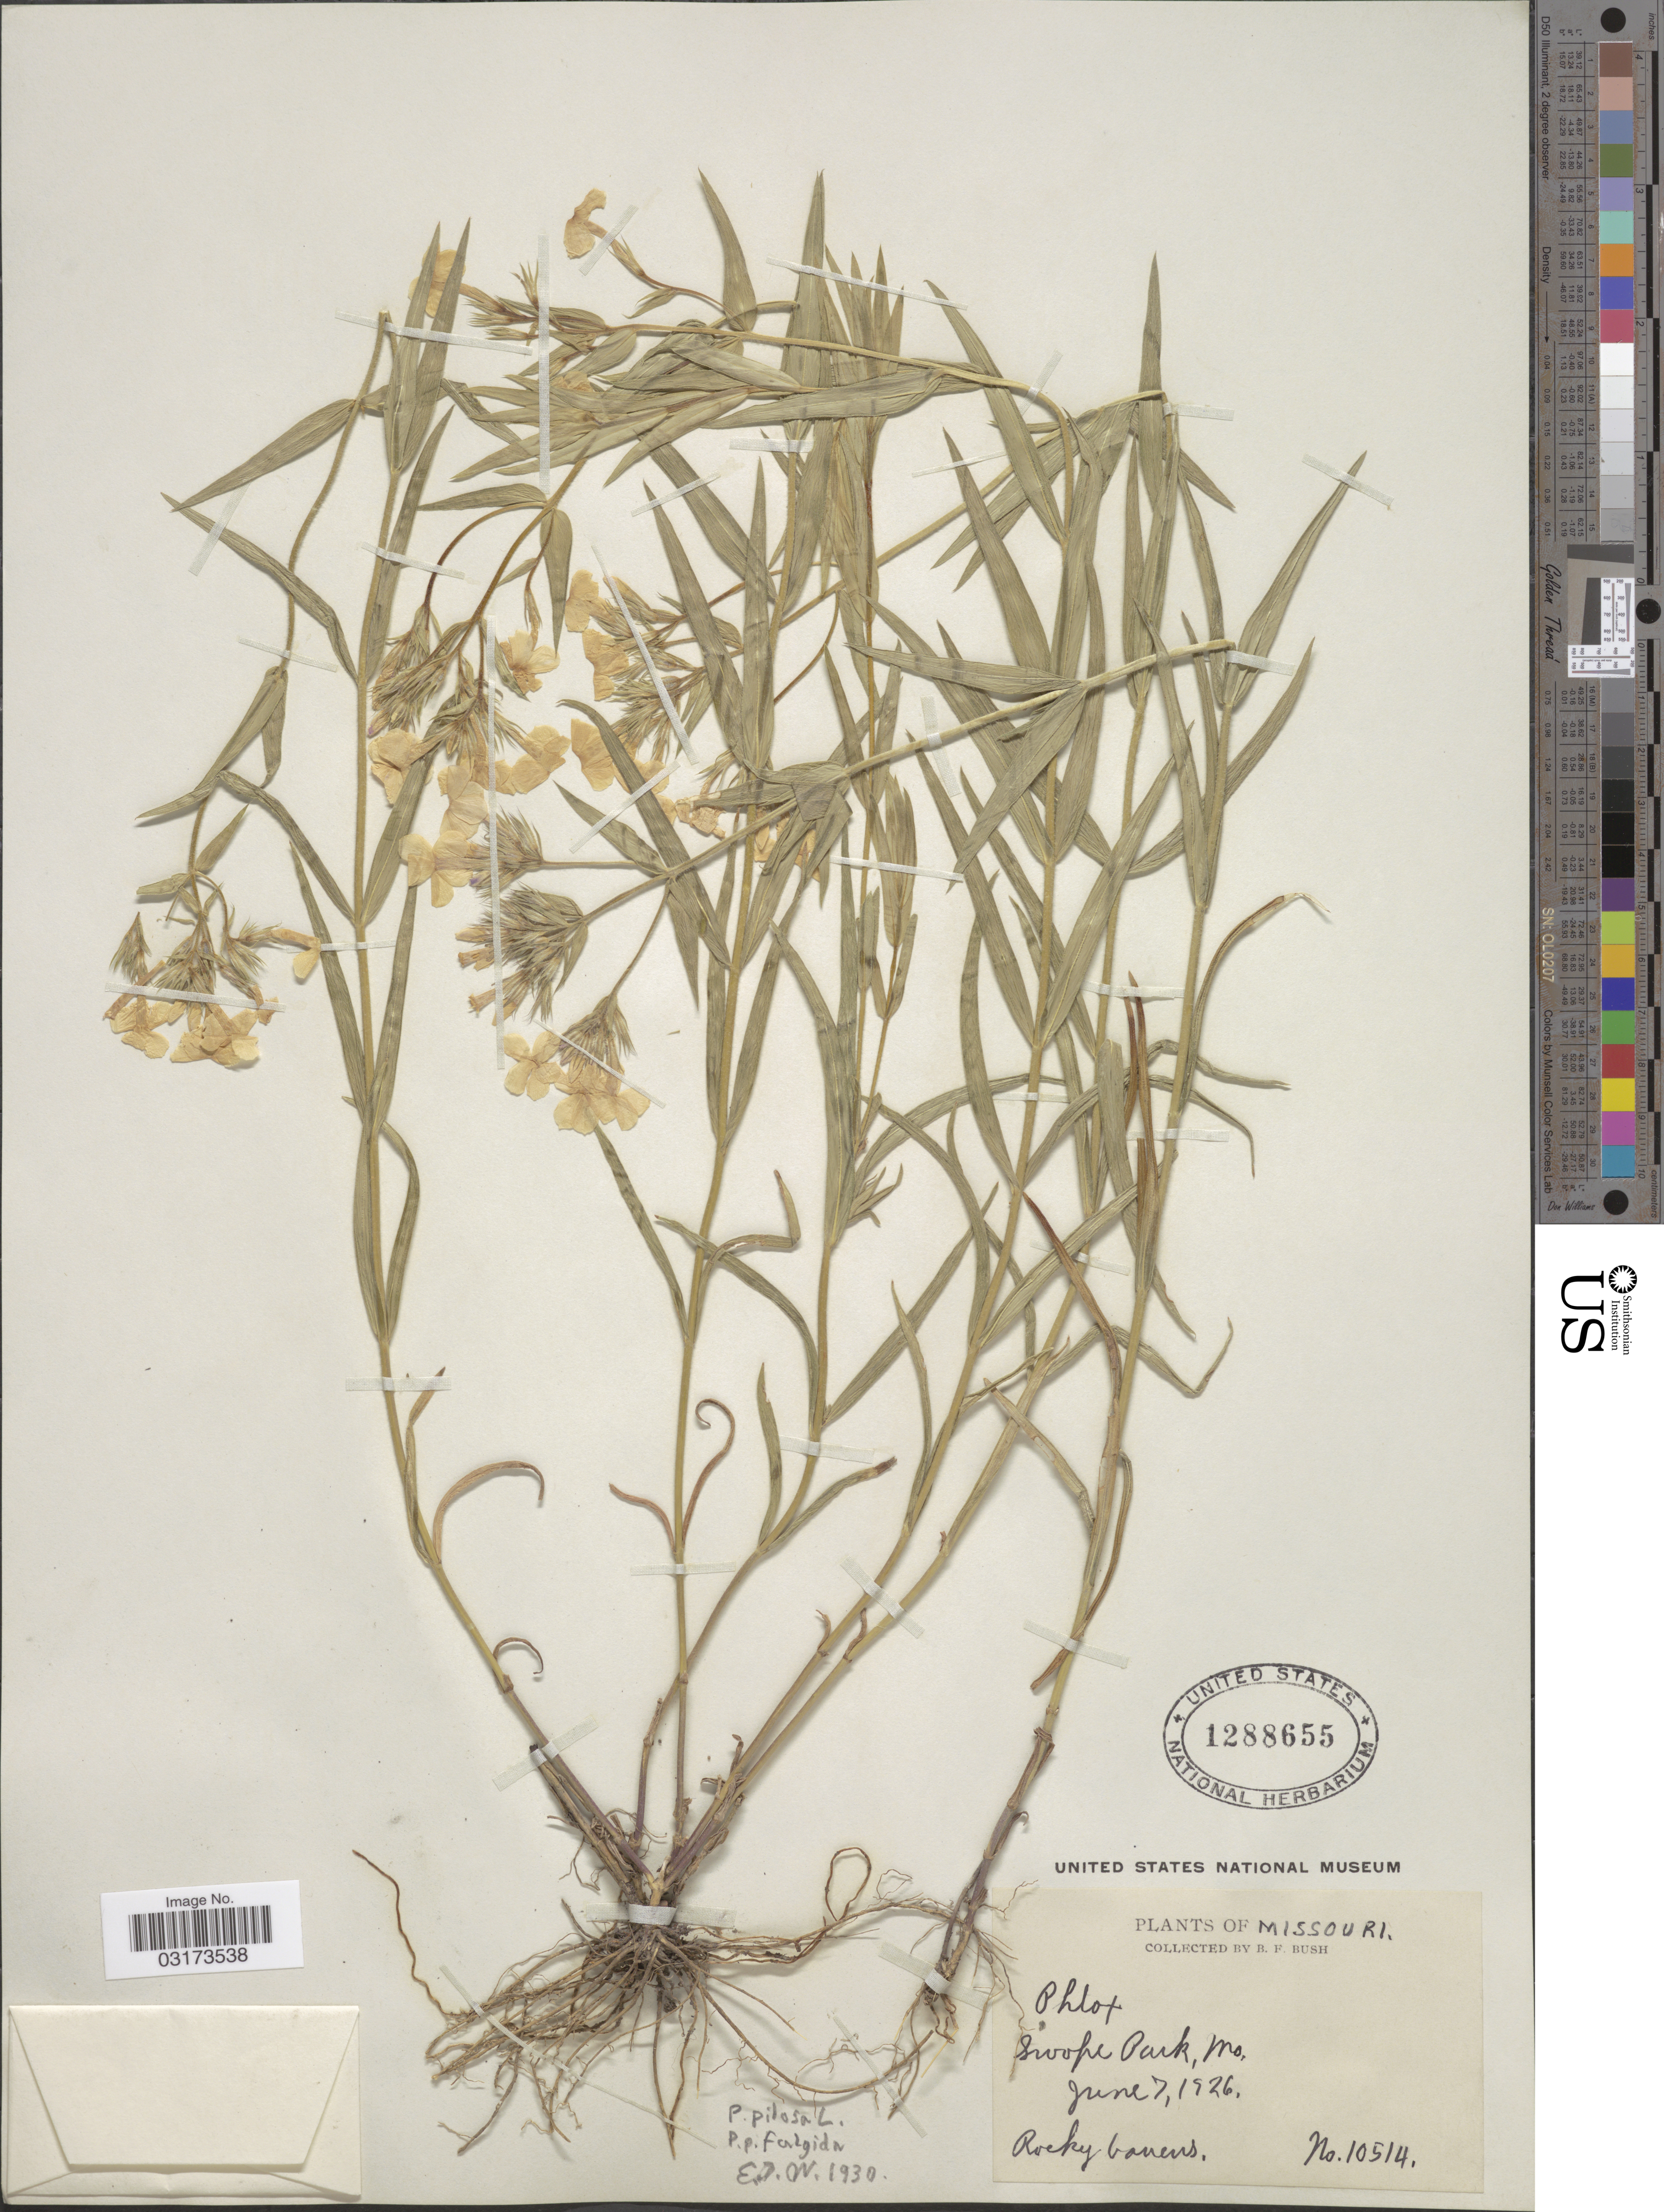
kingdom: Plantae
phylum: Tracheophyta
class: Magnoliopsida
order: Ericales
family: Polemoniaceae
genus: Phlox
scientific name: Phlox pilosa subsp. fulgida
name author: (Wherry) Wherry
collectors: B. F. Bush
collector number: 10514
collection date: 1926-06-07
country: United States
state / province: Missouri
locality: Swope Park.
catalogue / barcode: US 1288655